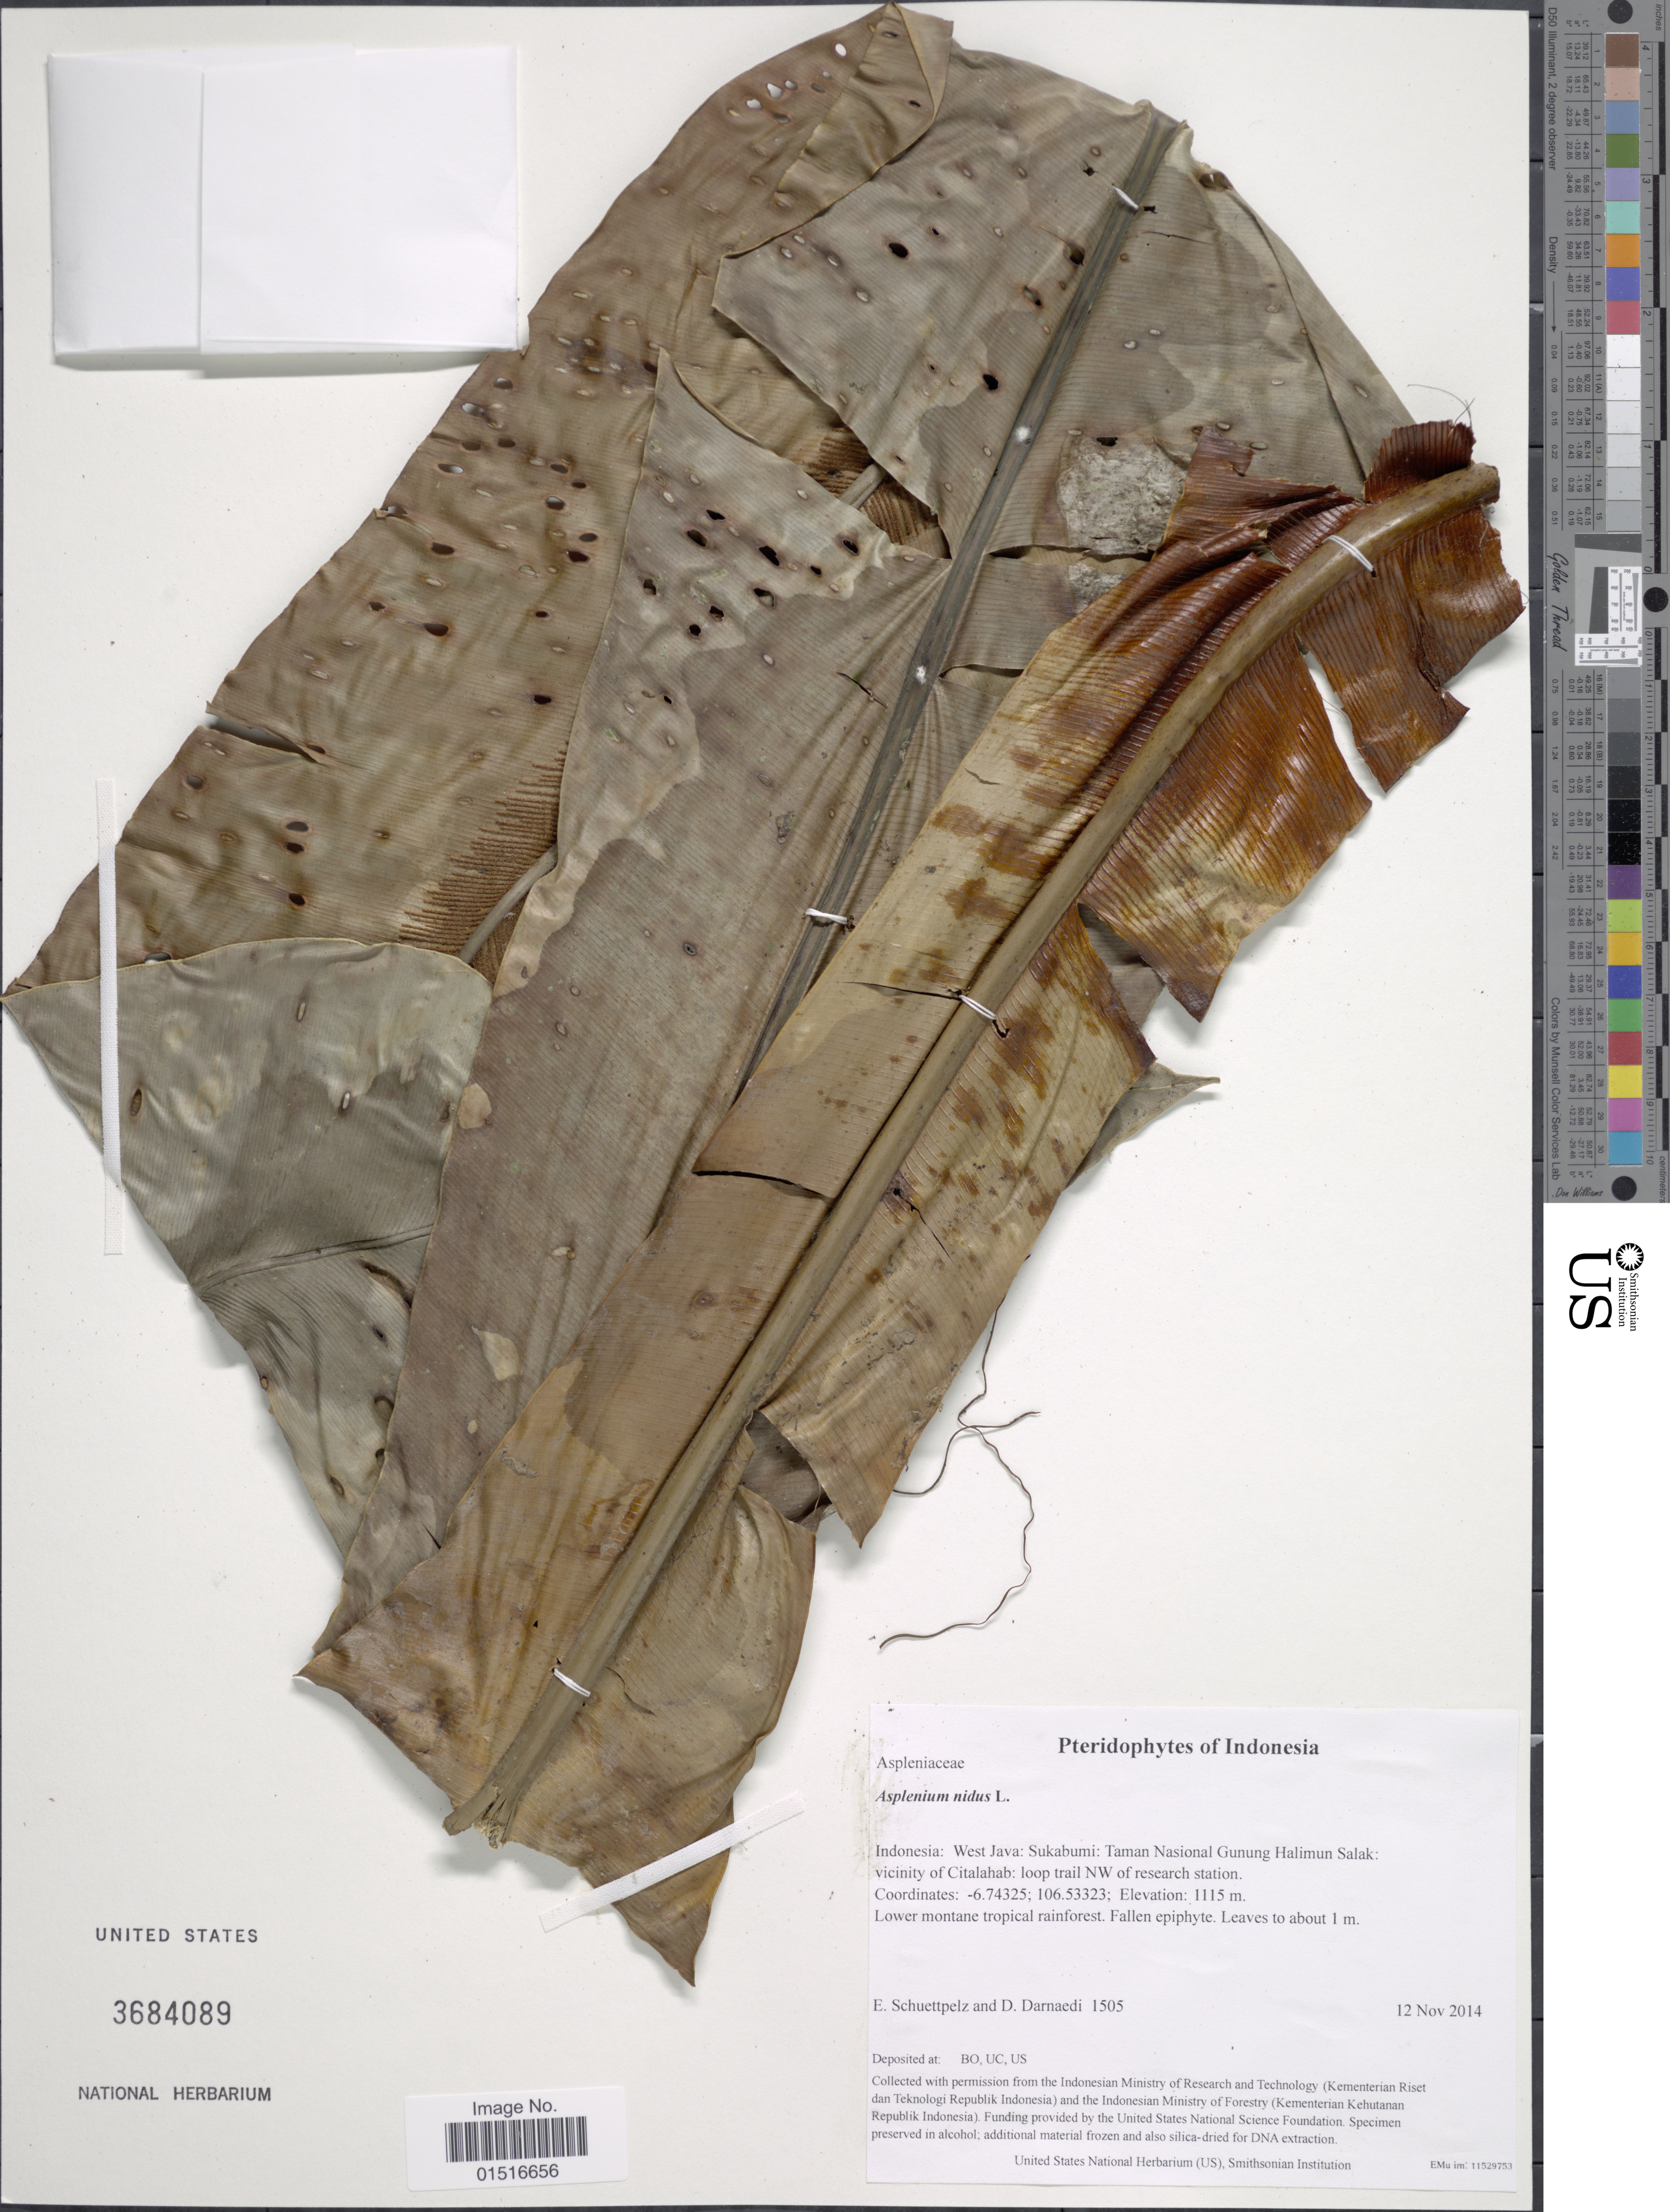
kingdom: Plantae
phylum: Tracheophyta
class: Polypodiopsida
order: Polypodiales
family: Aspleniaceae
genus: Asplenium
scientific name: Asplenium nidus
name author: L.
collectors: E. Schuettpelz & D. Darnaedi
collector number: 1505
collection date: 2014-11-12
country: Indonesia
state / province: Java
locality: Indonesia: West Java: Sukabumi: Taman Nasional Gunung Halimun Salak; vicinity of Citalahab: loop trail NW of research station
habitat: Lower montane tropical rainforest.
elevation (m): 1115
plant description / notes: Collected with permission from the Indonesian Ministry of Research and Technology (Kementerian Riset dan Teknologi Republik Indonesia) and the Indonesian Ministry of Forestry (Kementerian Kehutanan Republik Indonesia).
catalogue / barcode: US 3684089